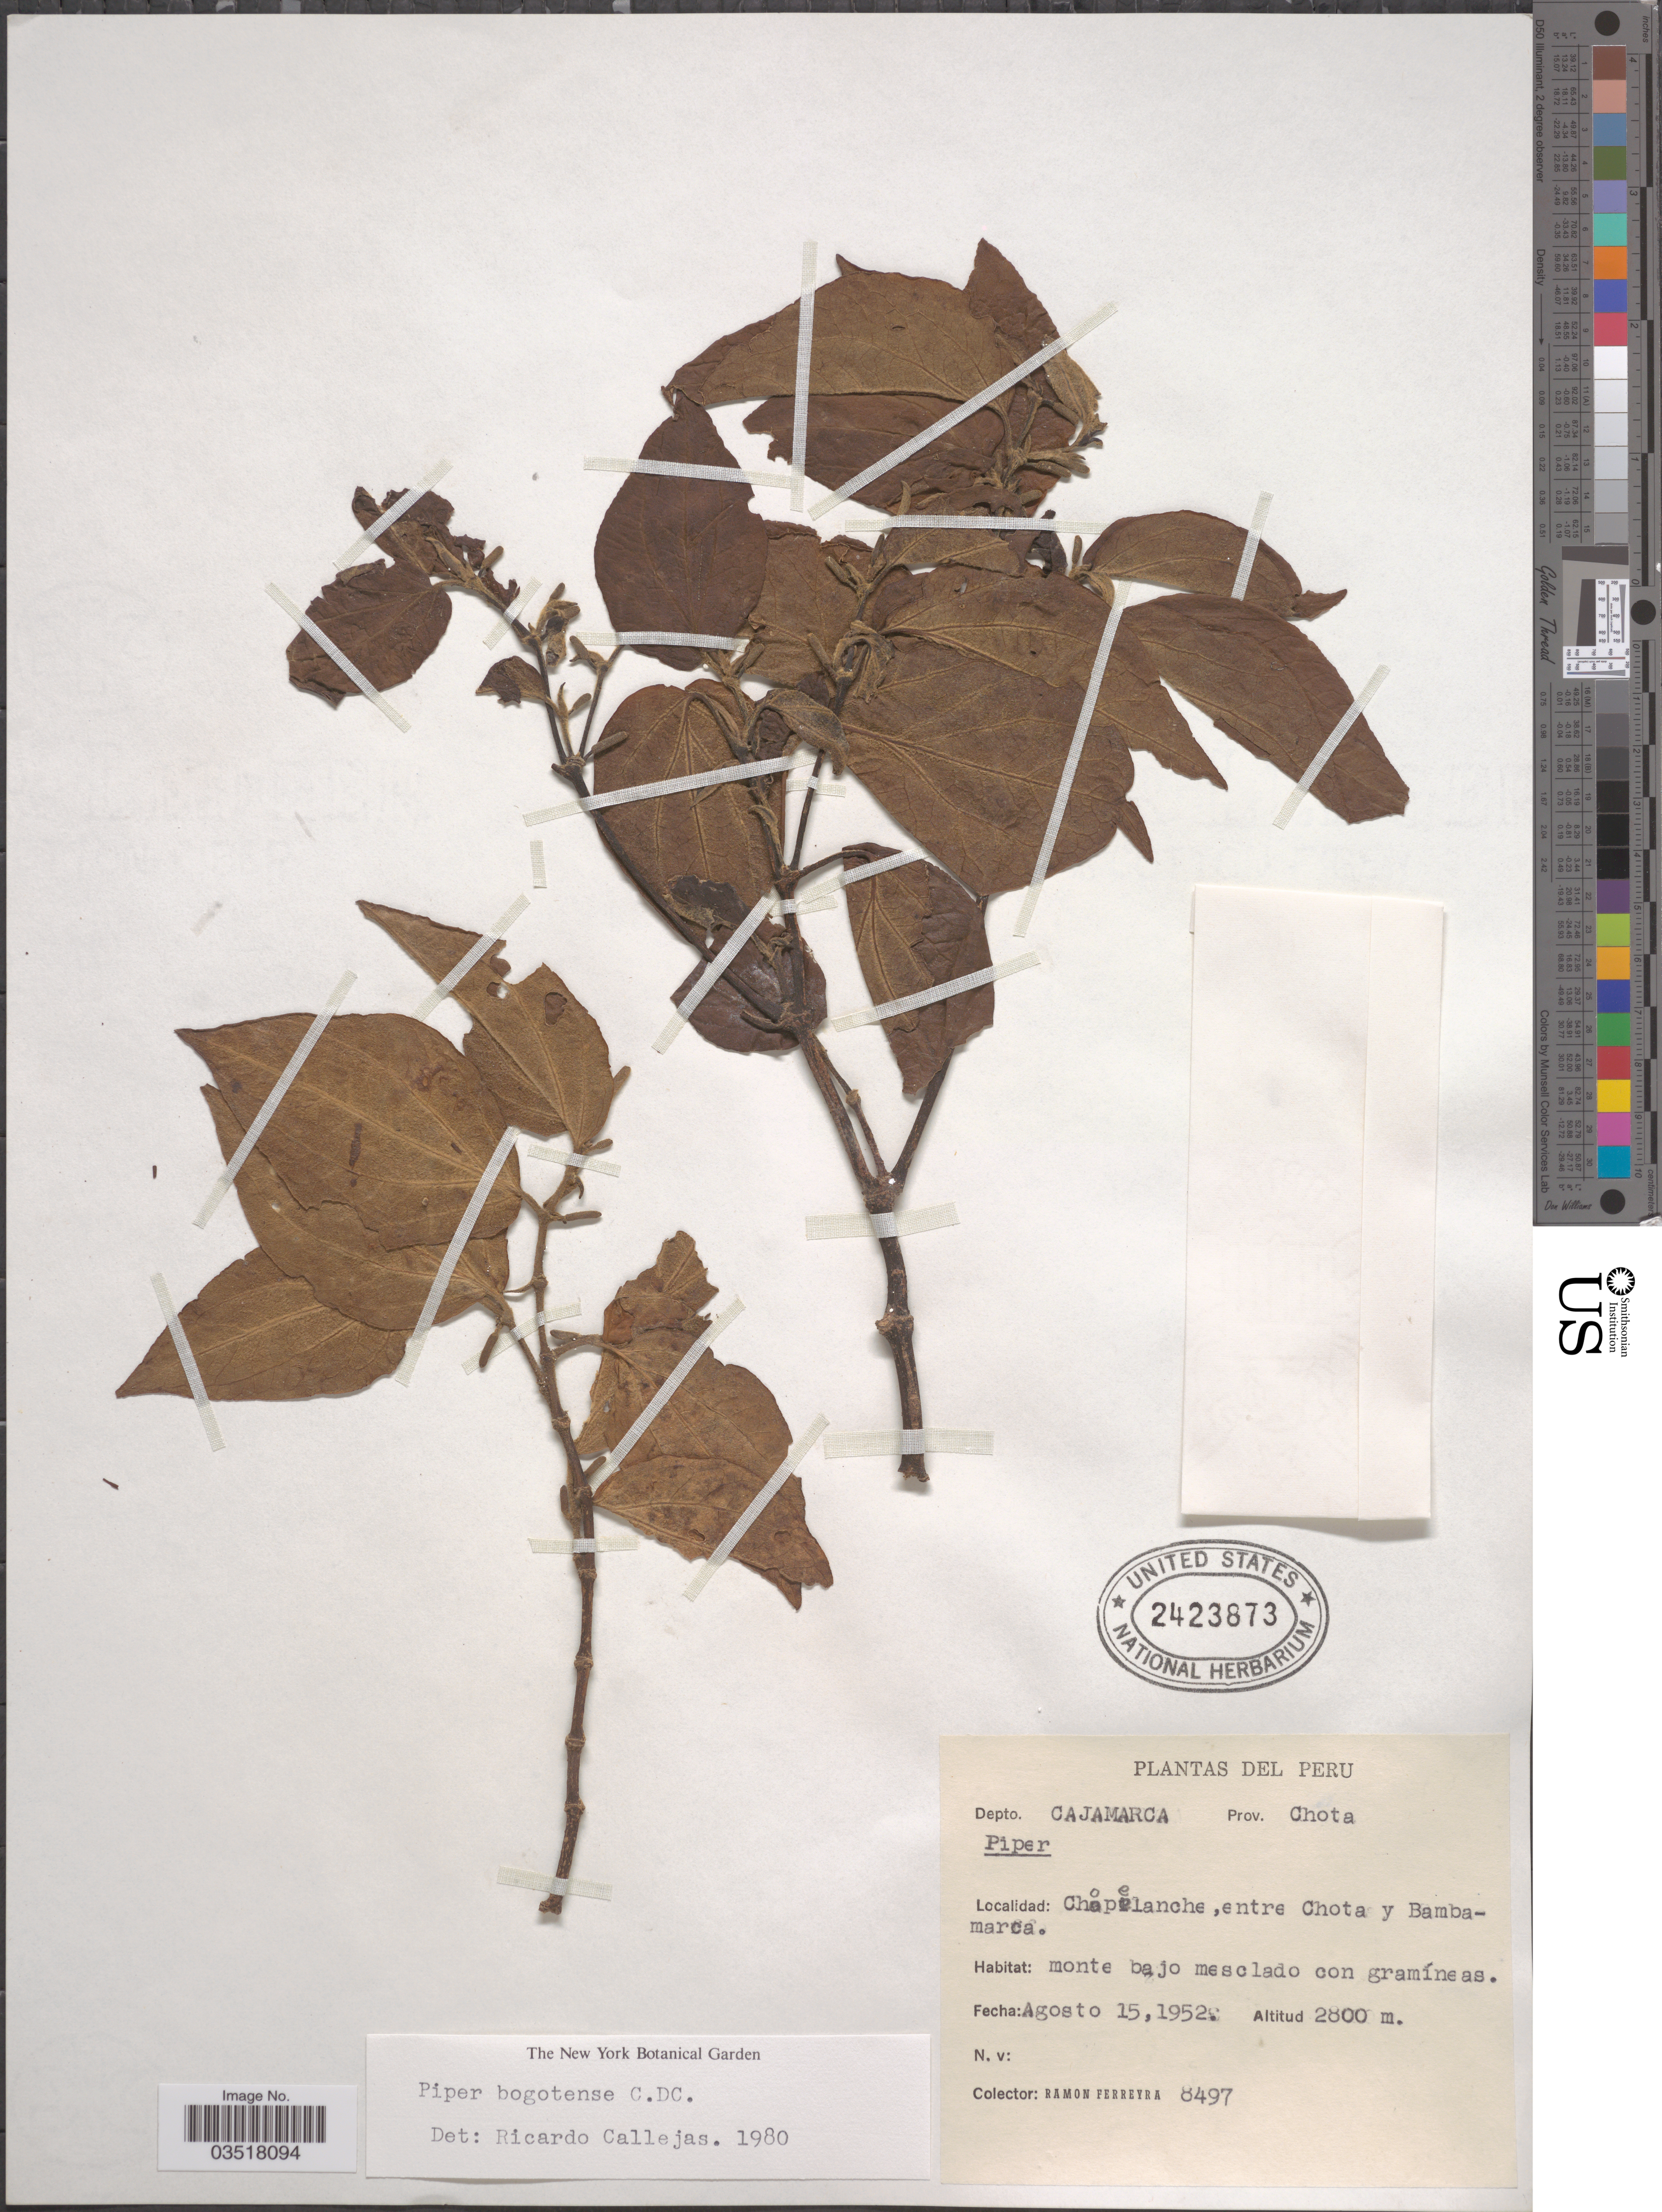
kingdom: Plantae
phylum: Tracheophyta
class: Magnoliopsida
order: Piperales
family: Piperaceae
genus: Piper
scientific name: Piper bogotense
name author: C. DC.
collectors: R. A. Ferreyra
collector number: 8497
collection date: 1952-08-15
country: Peru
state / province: Cajamarca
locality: Depto. Cajamarca. Prov. Chota. Chopelanche, entre Chota y Bambamarca.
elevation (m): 2800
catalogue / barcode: US 2423873